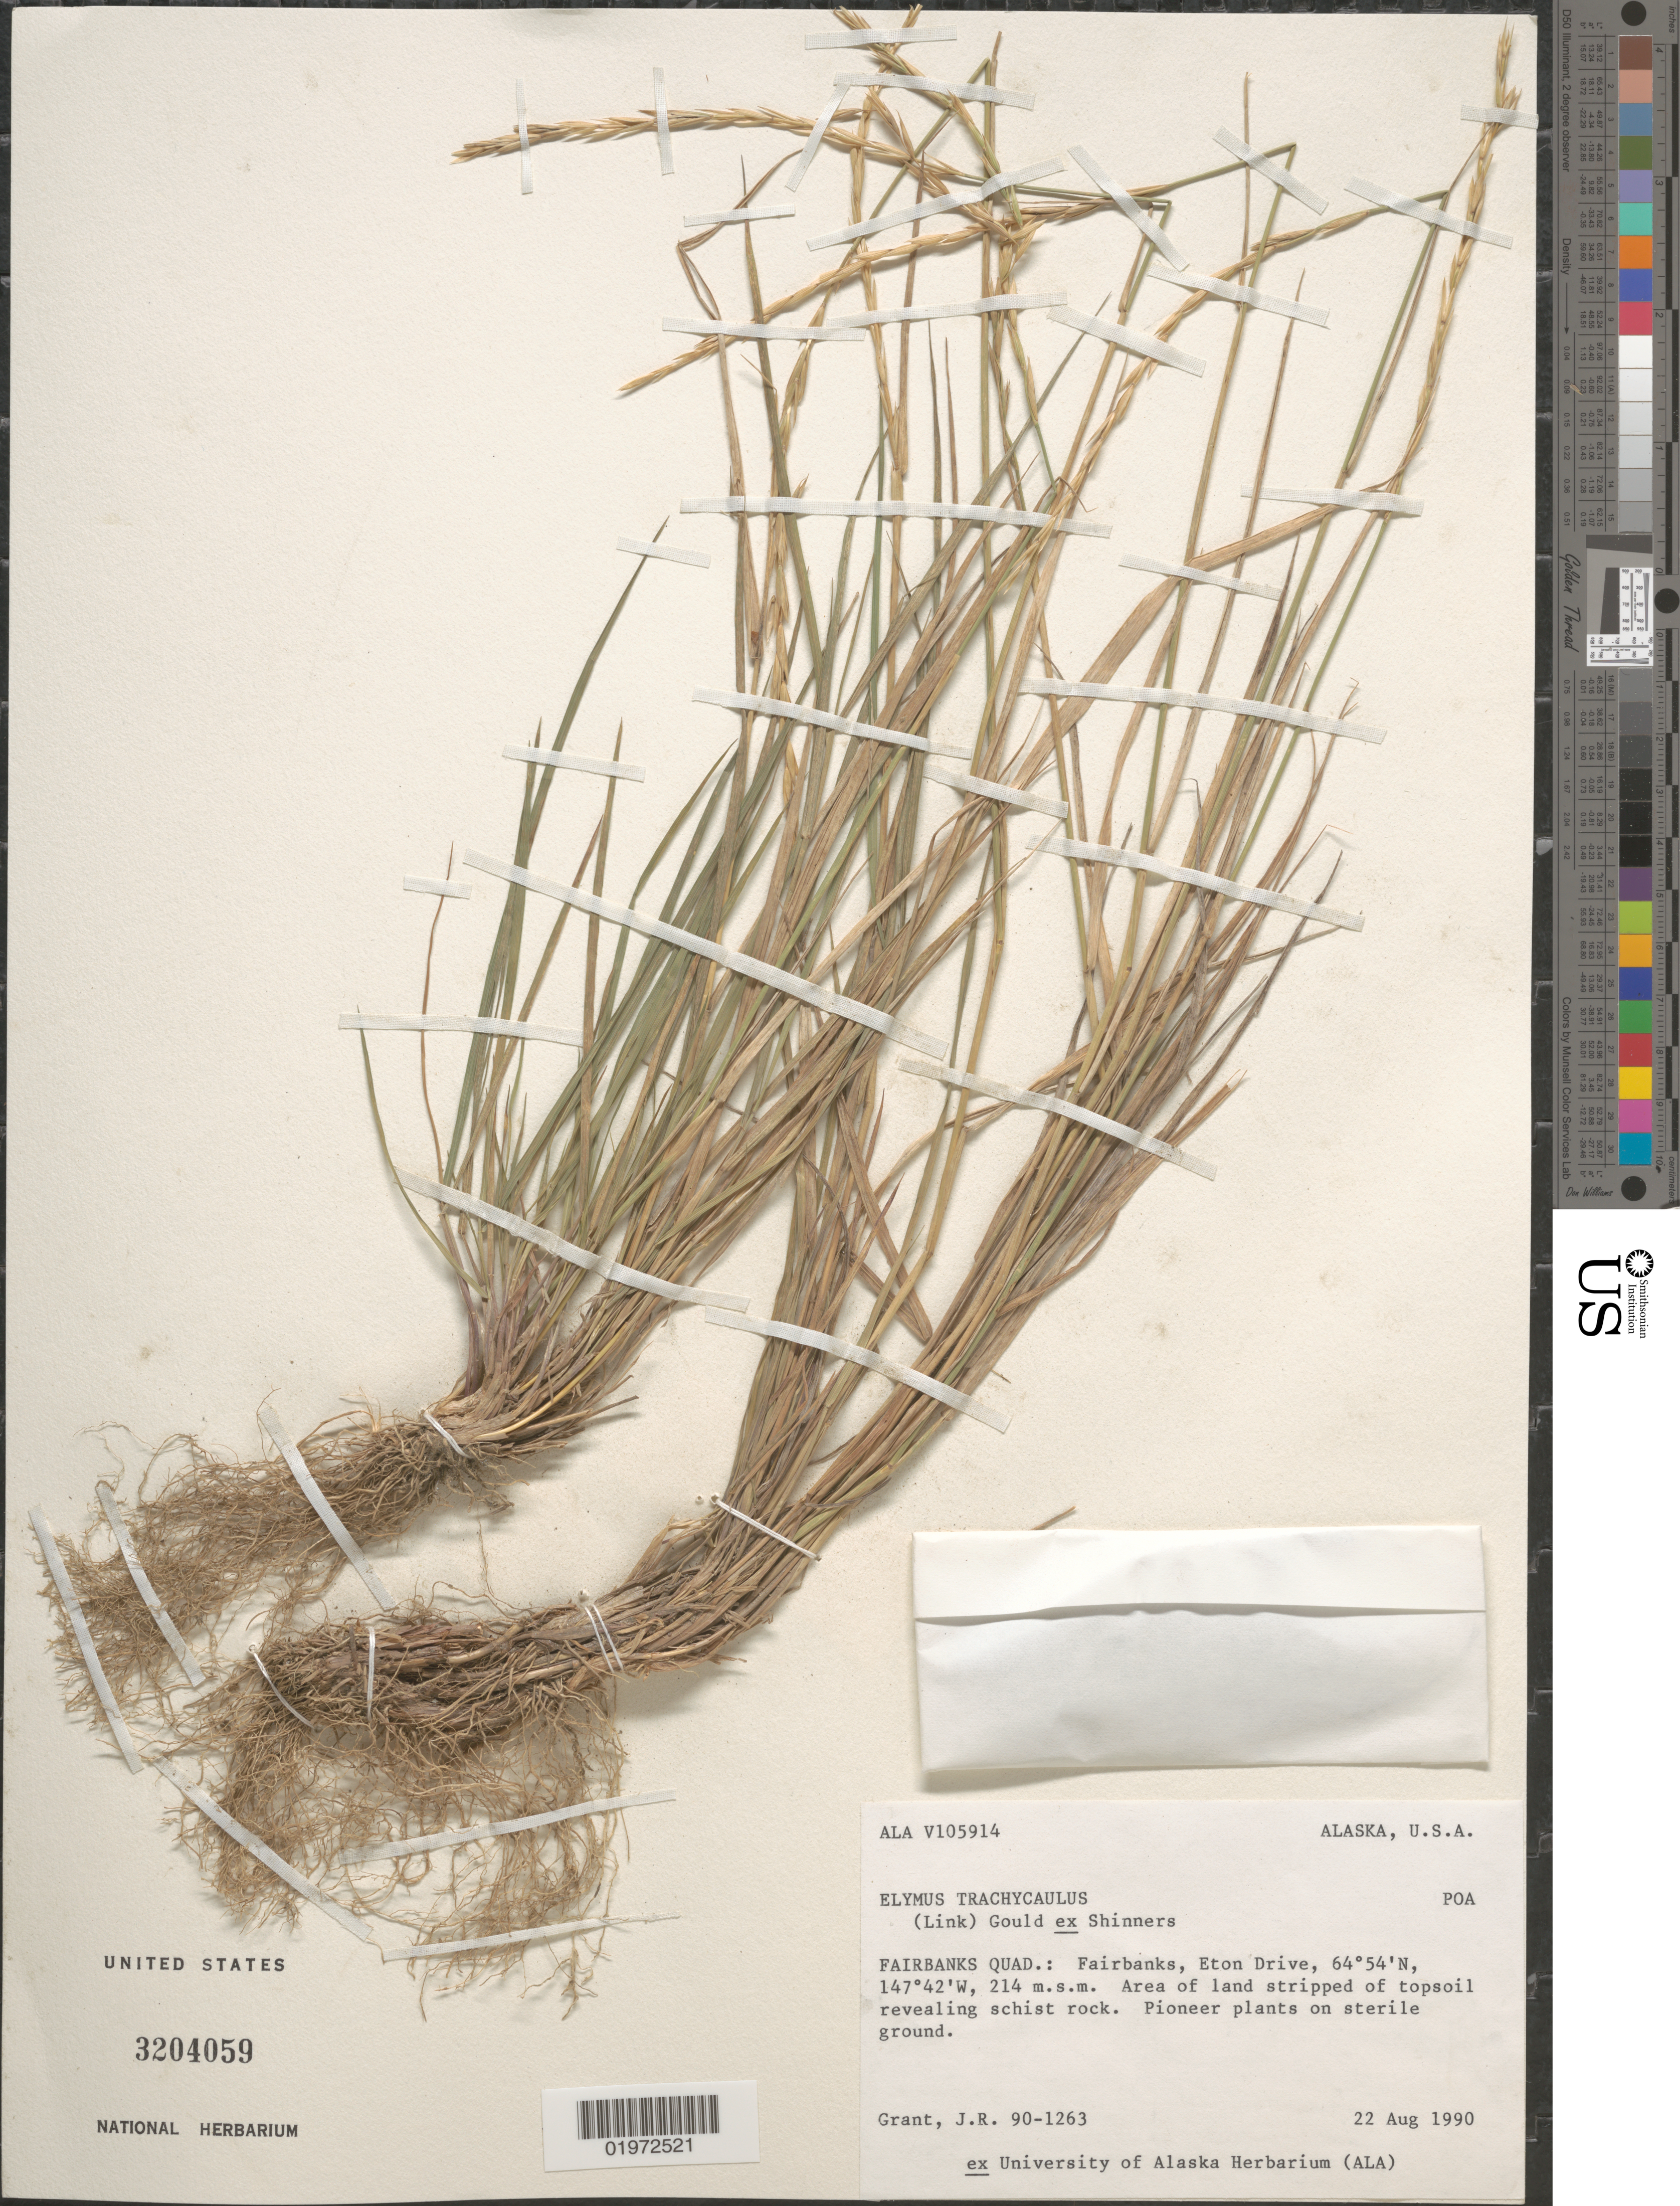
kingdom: Plantae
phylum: Tracheophyta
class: Liliopsida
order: Poales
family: Poaceae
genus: Elymus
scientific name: Elymus trachycaulus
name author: (Link) Gould ex Shinners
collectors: J. Grant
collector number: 90-1263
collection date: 1990-08-22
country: United States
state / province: Alaska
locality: Fairbanks Quad.: Fairbanks, Eton Drive. Area of land stripped of topsoil revealing schist rock.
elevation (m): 214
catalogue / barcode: US 3204059